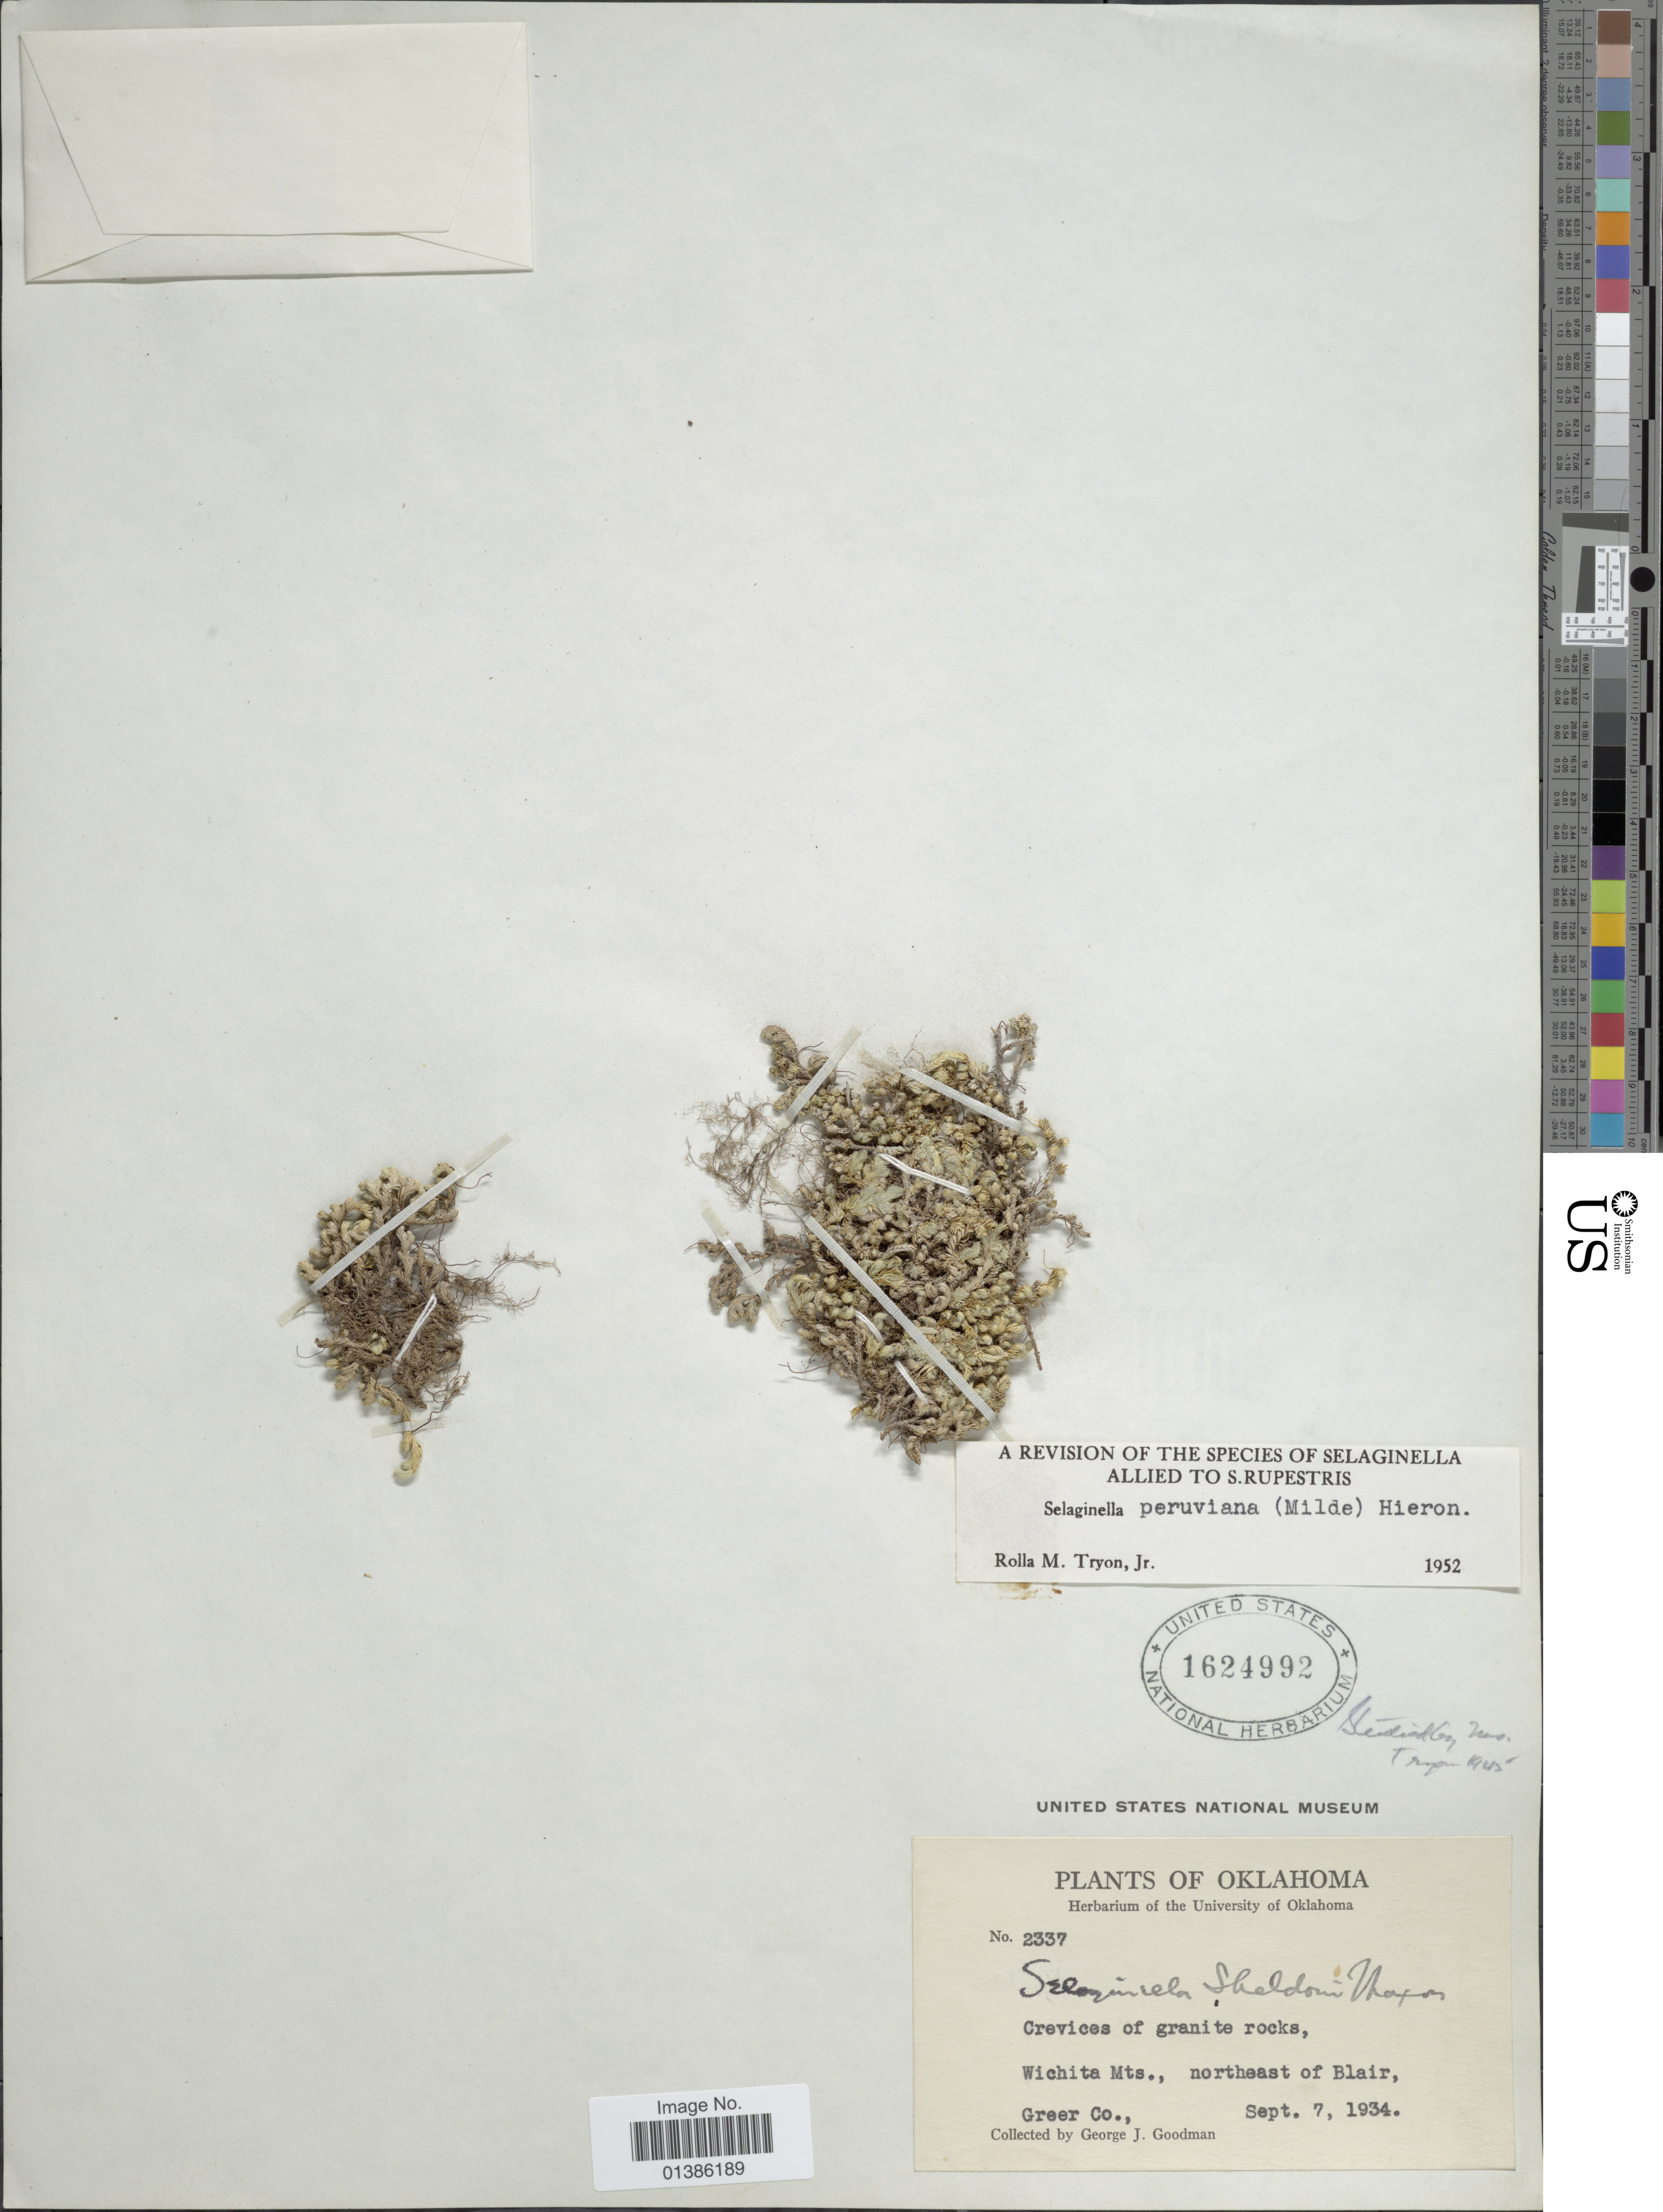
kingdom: Plantae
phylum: Tracheophyta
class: Lycopodiopsida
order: Selaginellales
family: Selaginellaceae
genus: Selaginella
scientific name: Selaginella peruviana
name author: (Milde) Hieron.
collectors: G. J. Goodman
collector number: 2337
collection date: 1934-09-07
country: United States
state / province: Oklahoma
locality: Whichita Mts., northeast of Blair, Greer Co.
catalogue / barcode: US 1624992